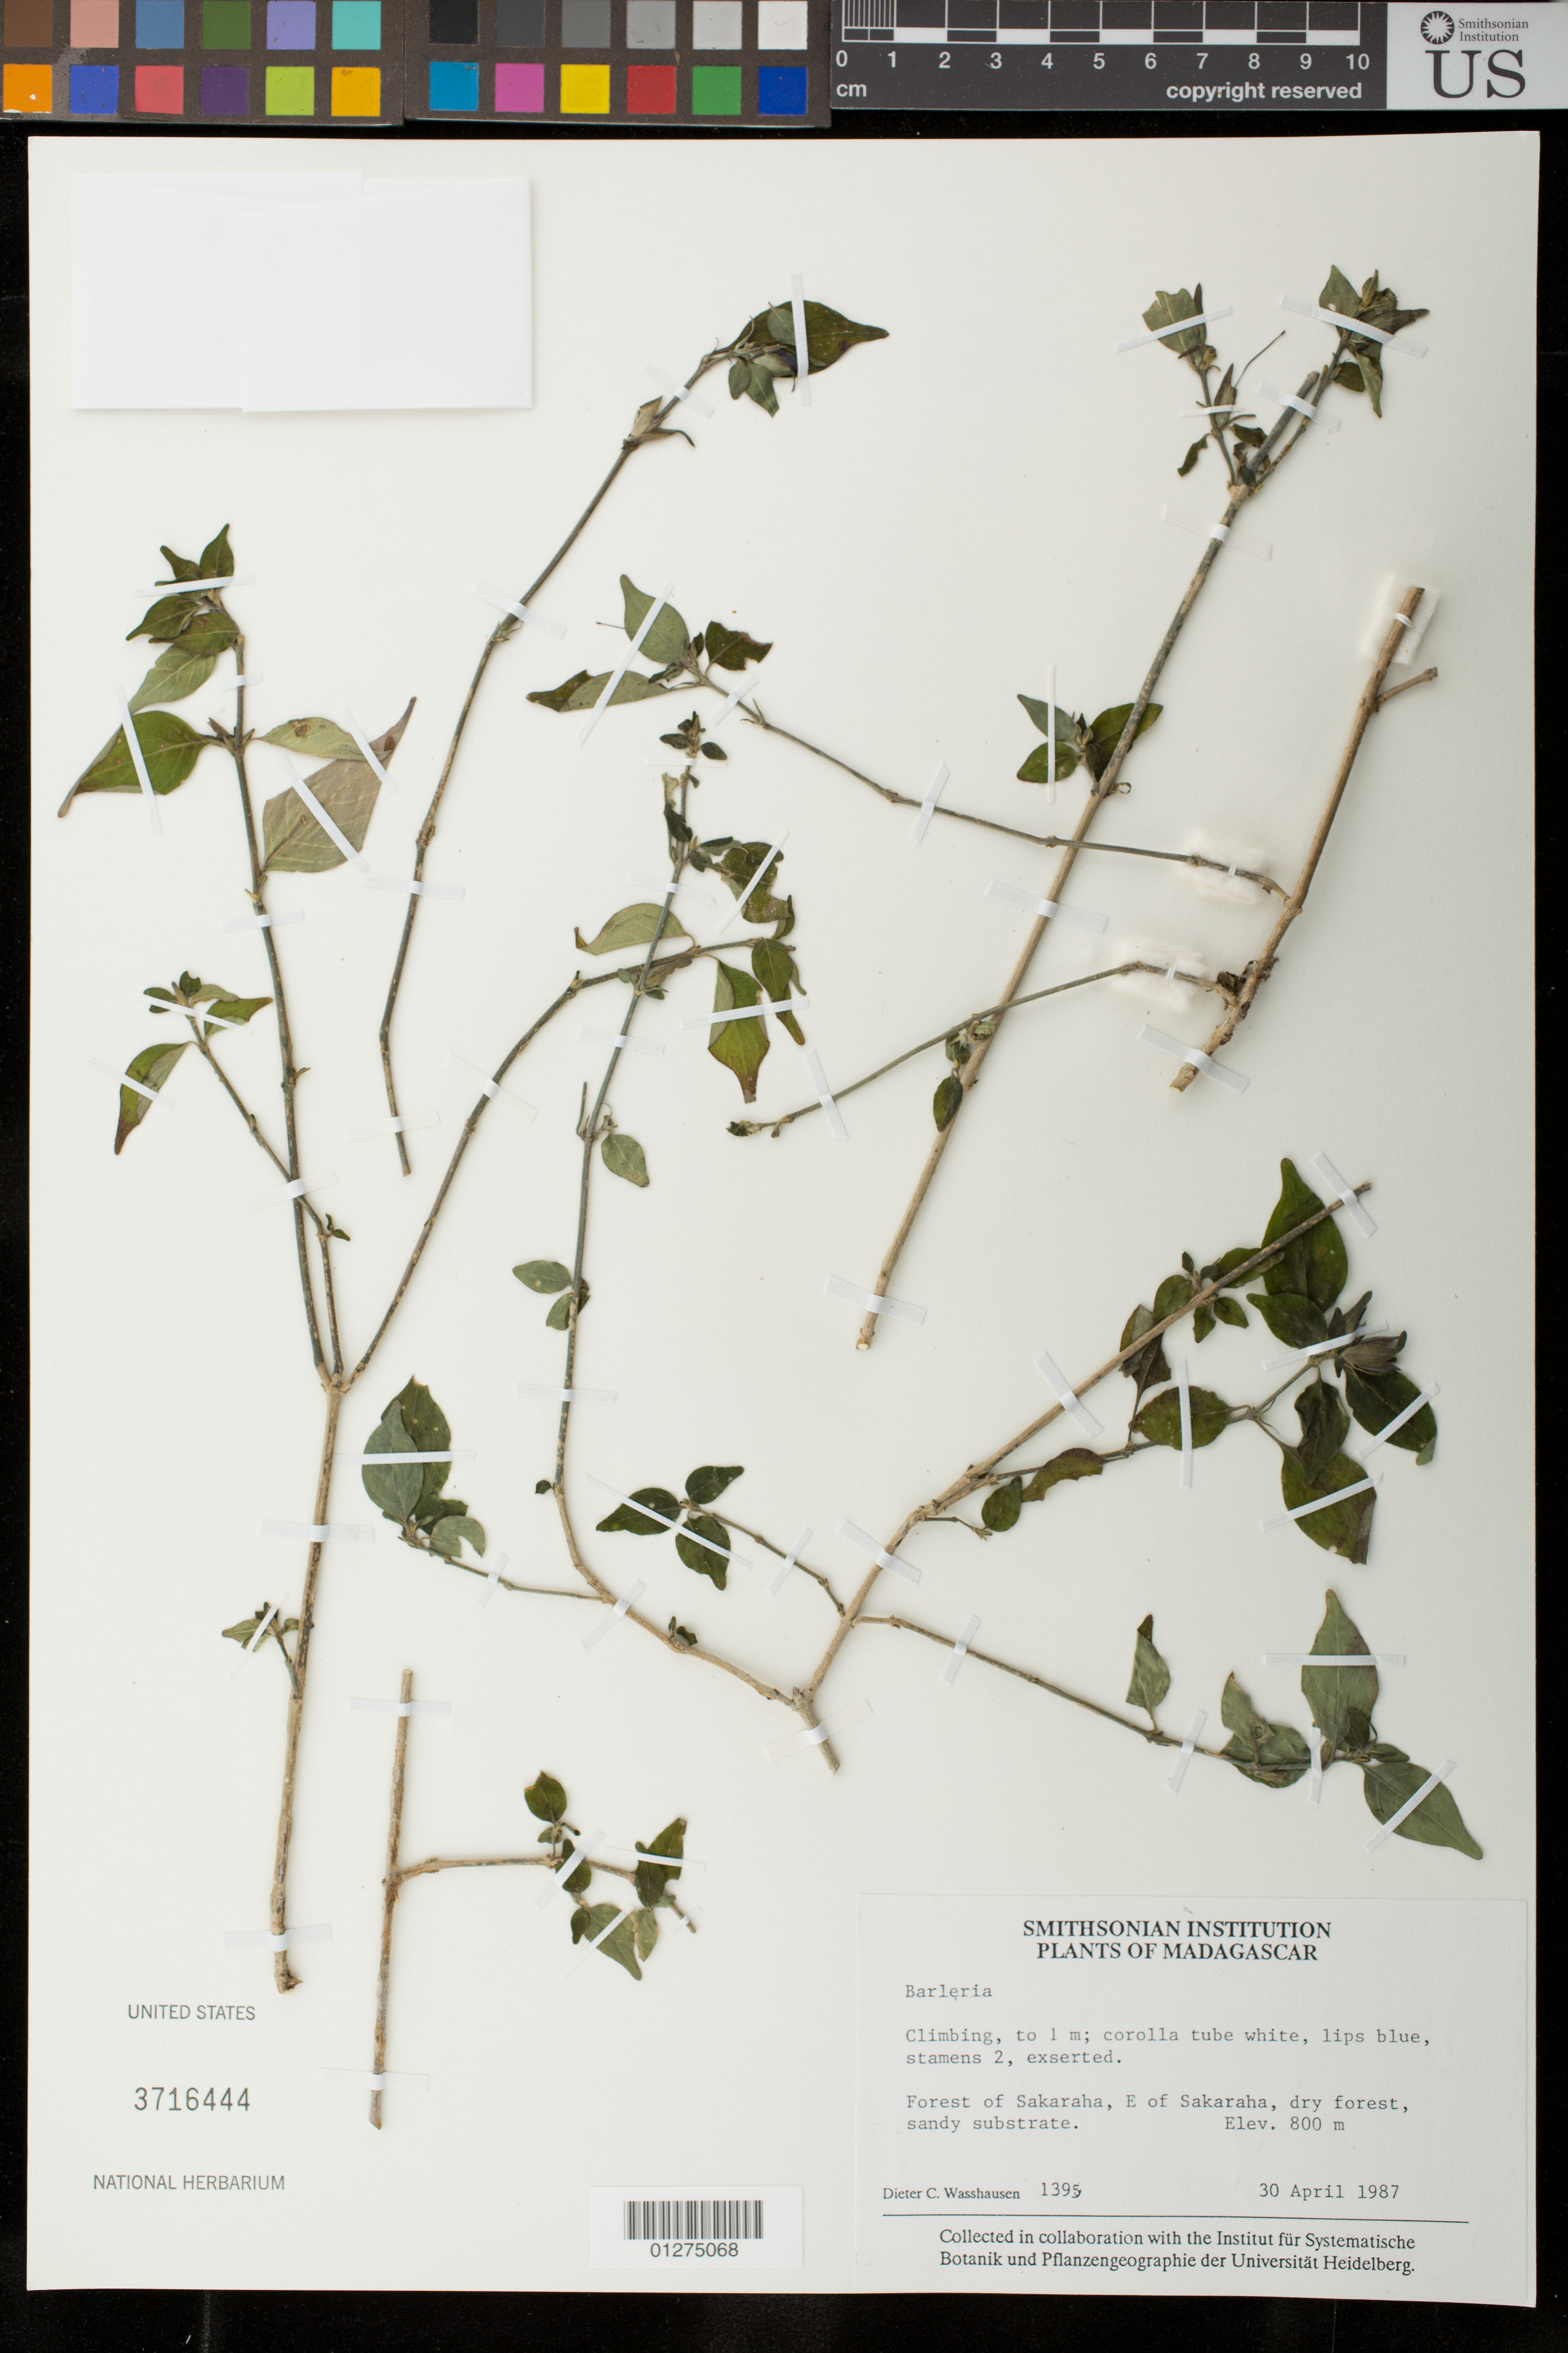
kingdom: Plantae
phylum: Tracheophyta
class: Magnoliopsida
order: Lamiales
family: Acanthaceae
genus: Barleria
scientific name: Barleria sp.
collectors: D. C. Wasshausen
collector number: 1395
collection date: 1987-04-30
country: Madagascar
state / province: Atsimo-Andrefana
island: Madagascar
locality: Forest of Sakaraha, E of Sakaraha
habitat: dry forest, sandy substrate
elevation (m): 800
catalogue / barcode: US 3716444